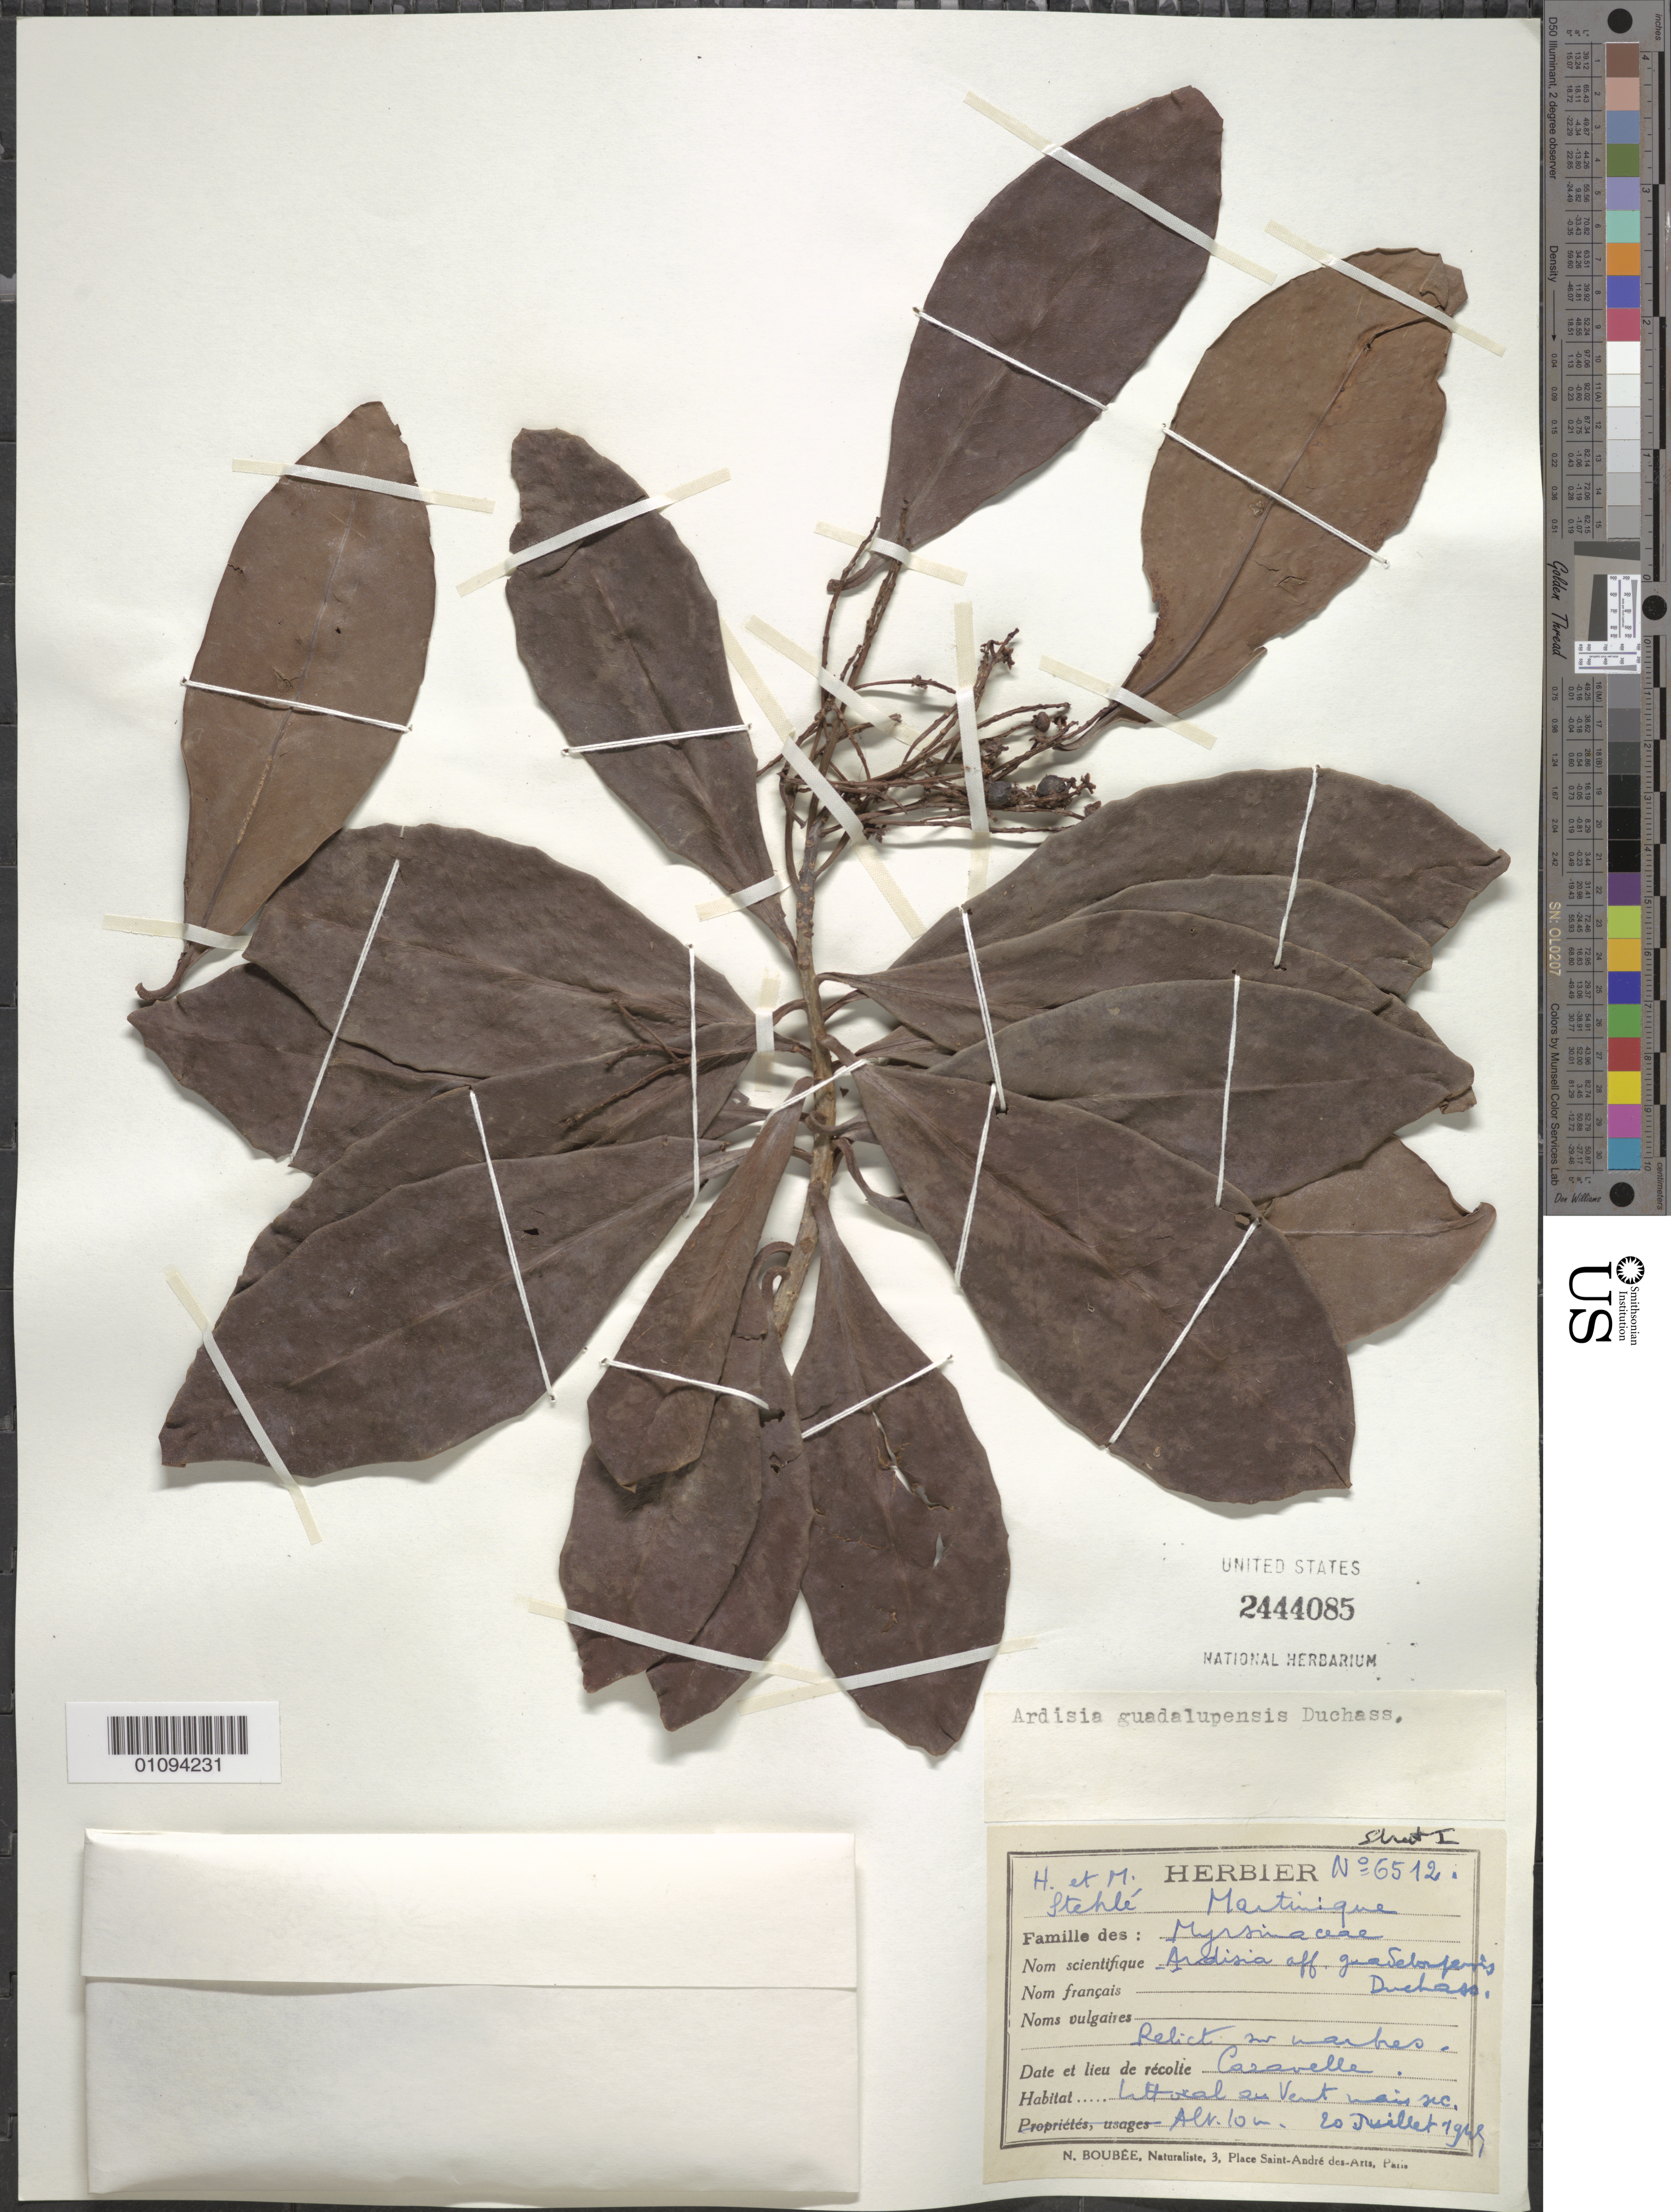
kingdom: Plantae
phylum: Tracheophyta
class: Magnoliopsida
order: Ericales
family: Primulaceae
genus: Ardisia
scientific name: Ardisia obovata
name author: Desv. ex Ham.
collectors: H. Stehlé & M. Stehlé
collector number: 6512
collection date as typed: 20 Jun 1945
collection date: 1945-06-20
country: Martinique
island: Martinique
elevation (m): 10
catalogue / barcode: US 2444085